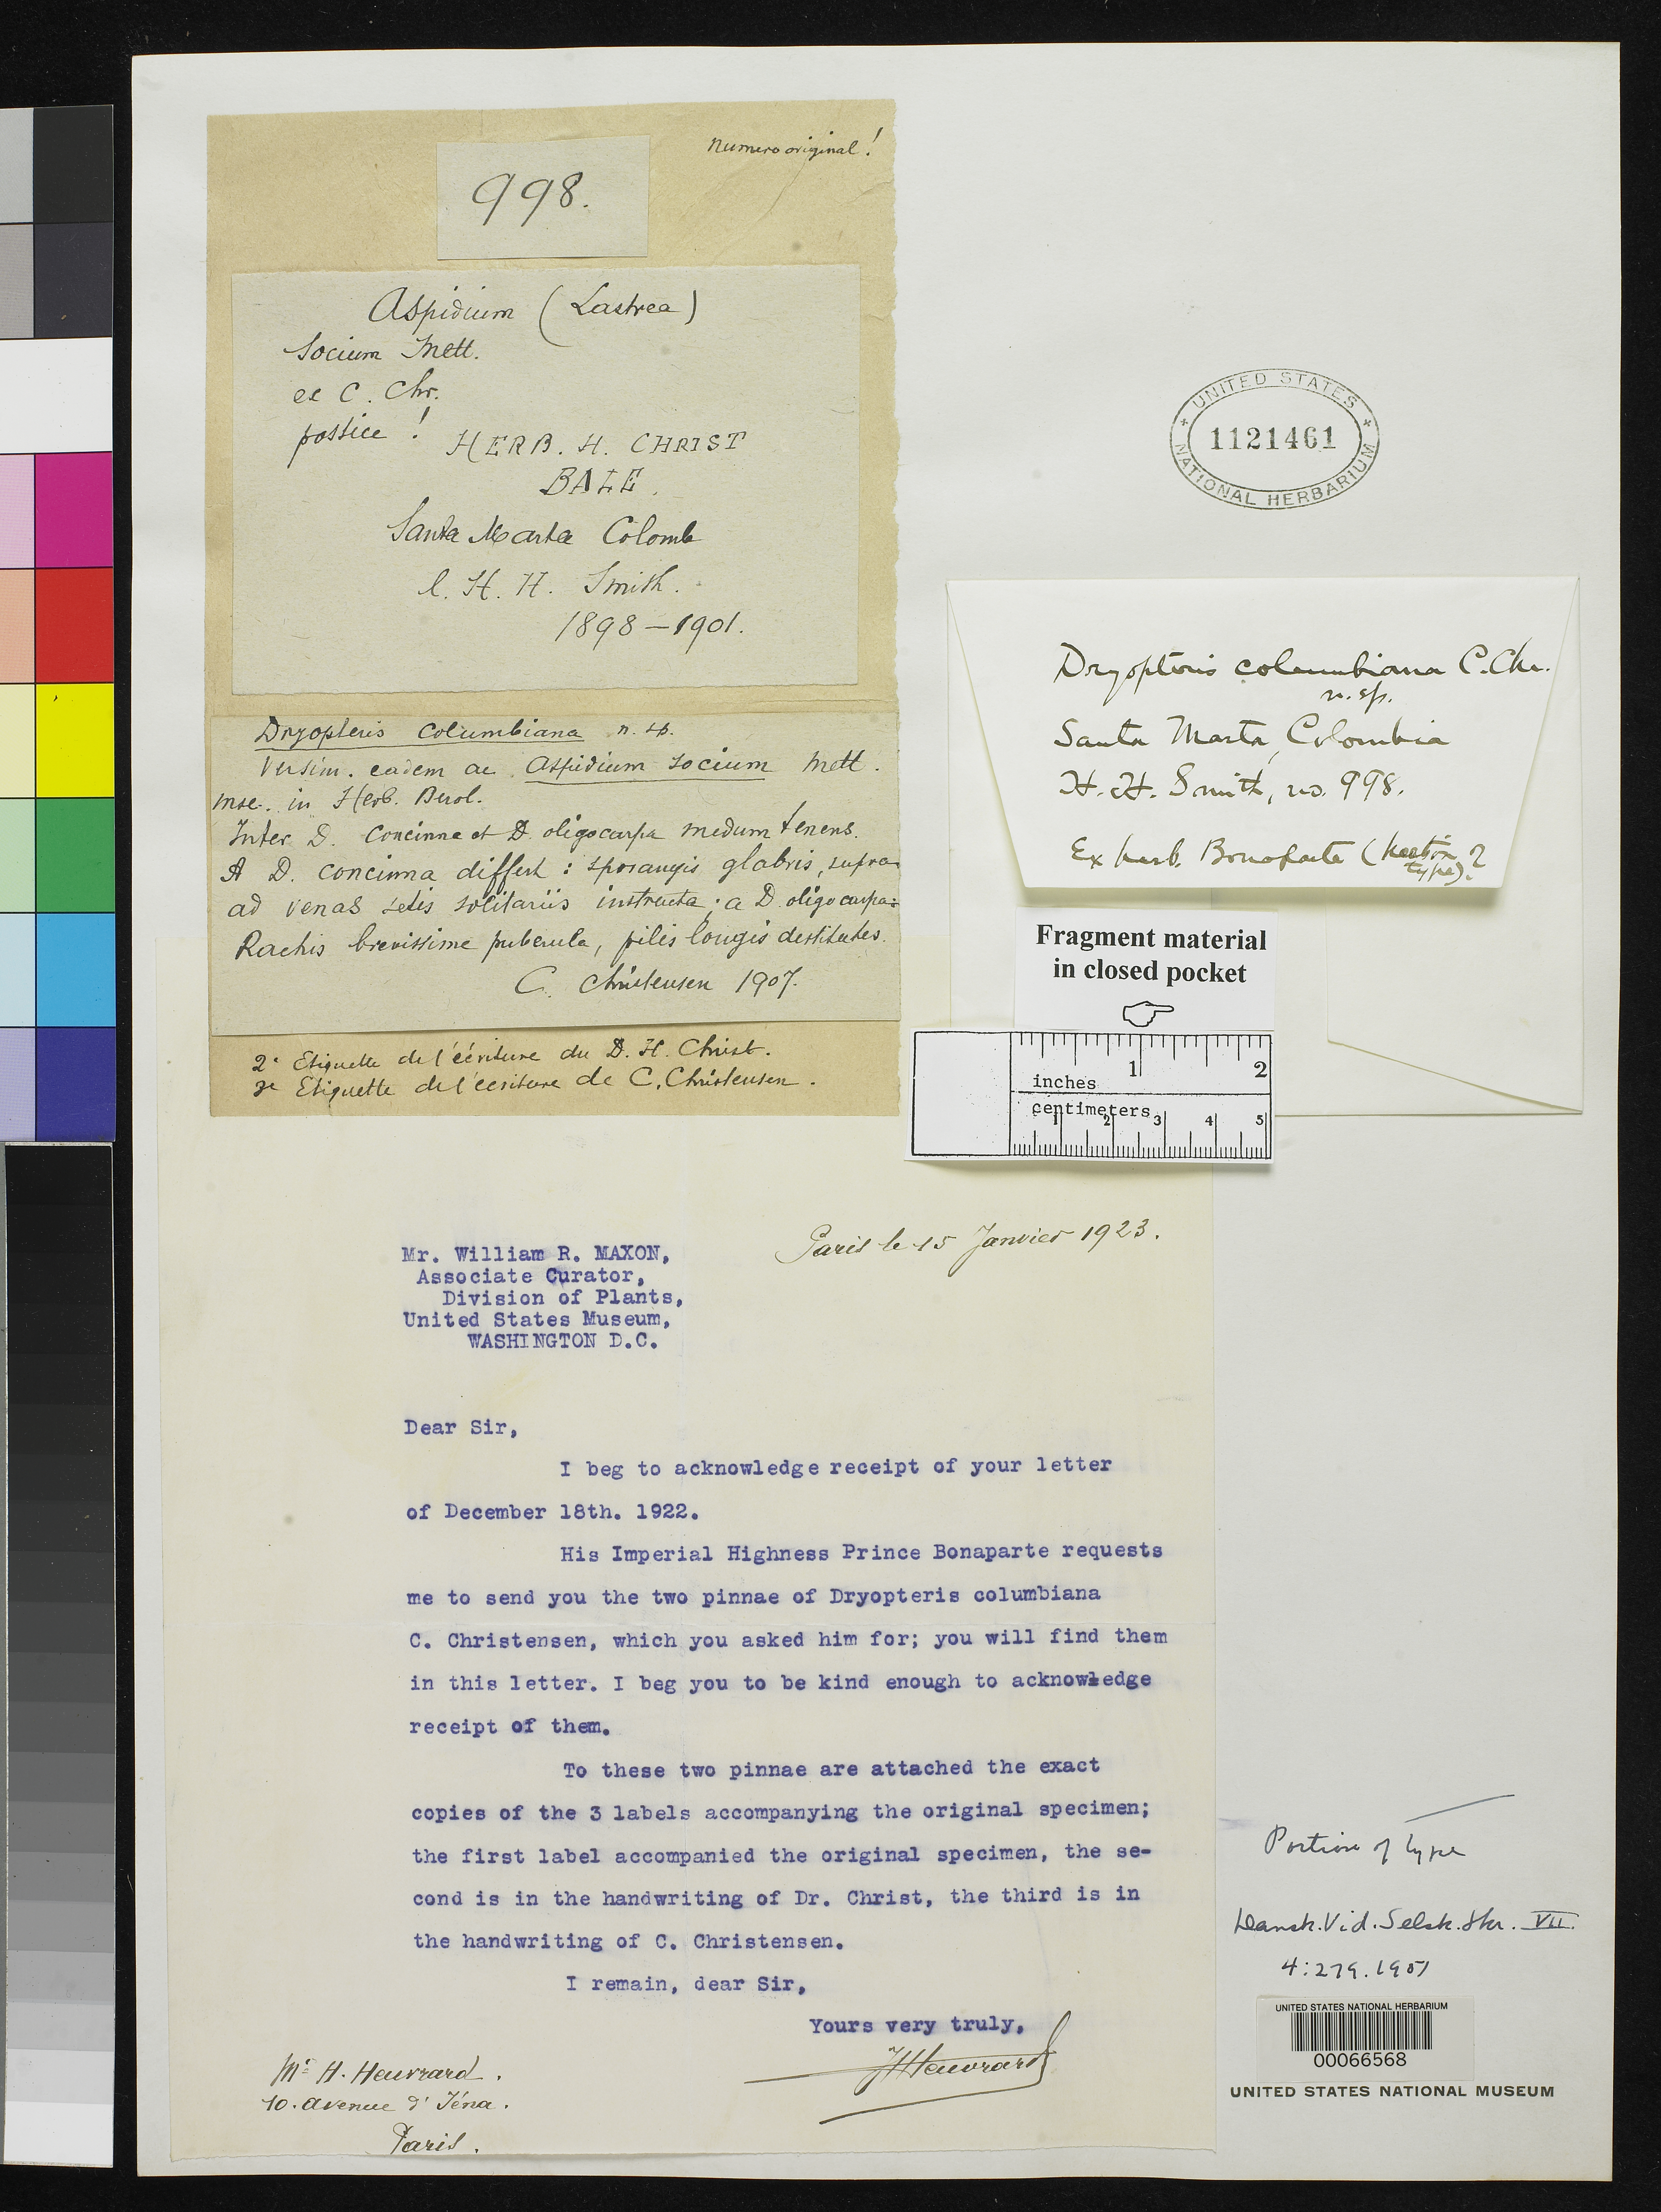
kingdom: Plantae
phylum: Tracheophyta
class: Polypodiopsida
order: Polypodiales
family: Dryopteridaceae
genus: Dryopteris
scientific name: Dryopteris columbiana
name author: C. Chr.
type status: Type Fragment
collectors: Herbert H. Smith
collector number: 998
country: Colombia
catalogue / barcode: US 1121461